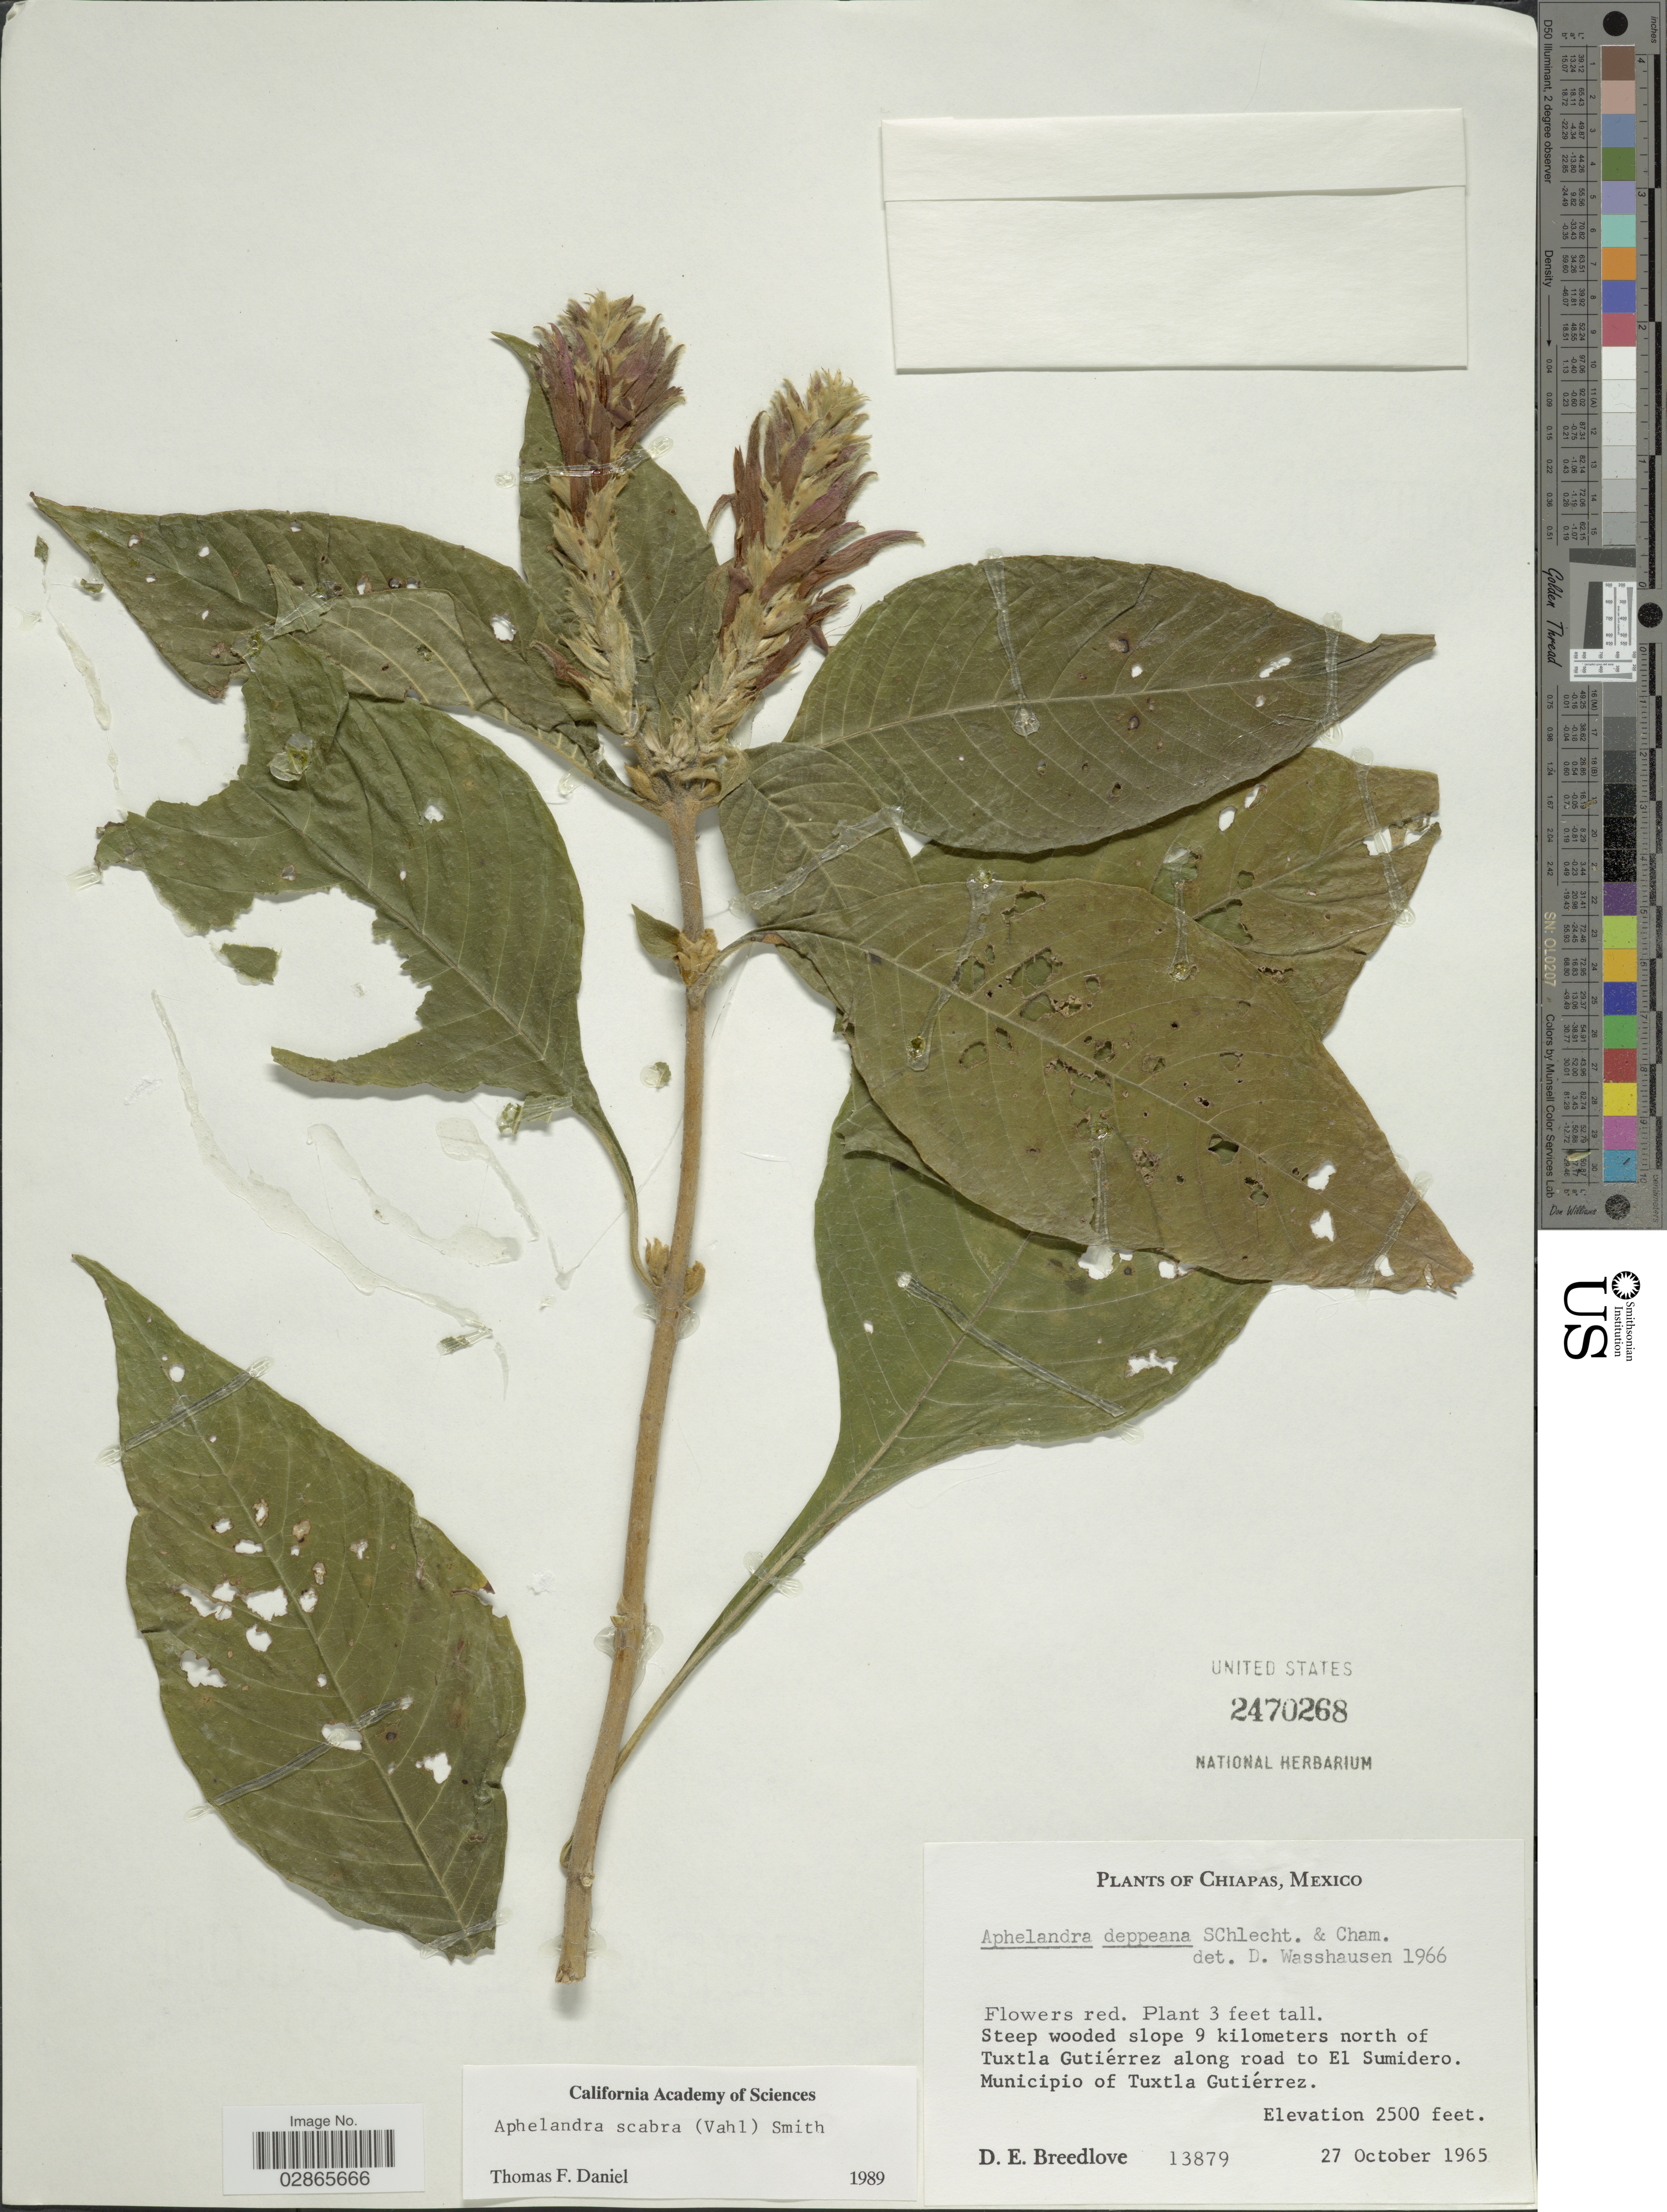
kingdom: Plantae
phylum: Tracheophyta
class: Magnoliopsida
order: Lamiales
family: Acanthaceae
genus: Aphelandra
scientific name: Aphelandra deppeana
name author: Schltdl. & Cham.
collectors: D. E. Breedlove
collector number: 13879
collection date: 1965-10-27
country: Mexico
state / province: Chiapas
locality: Steep wooded slope 9 kilomters north of Tuxtla Gutiérrez along road to El Sumidero. Municipio of Tuxtla Gutiérrez.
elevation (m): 762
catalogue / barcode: US 2470268